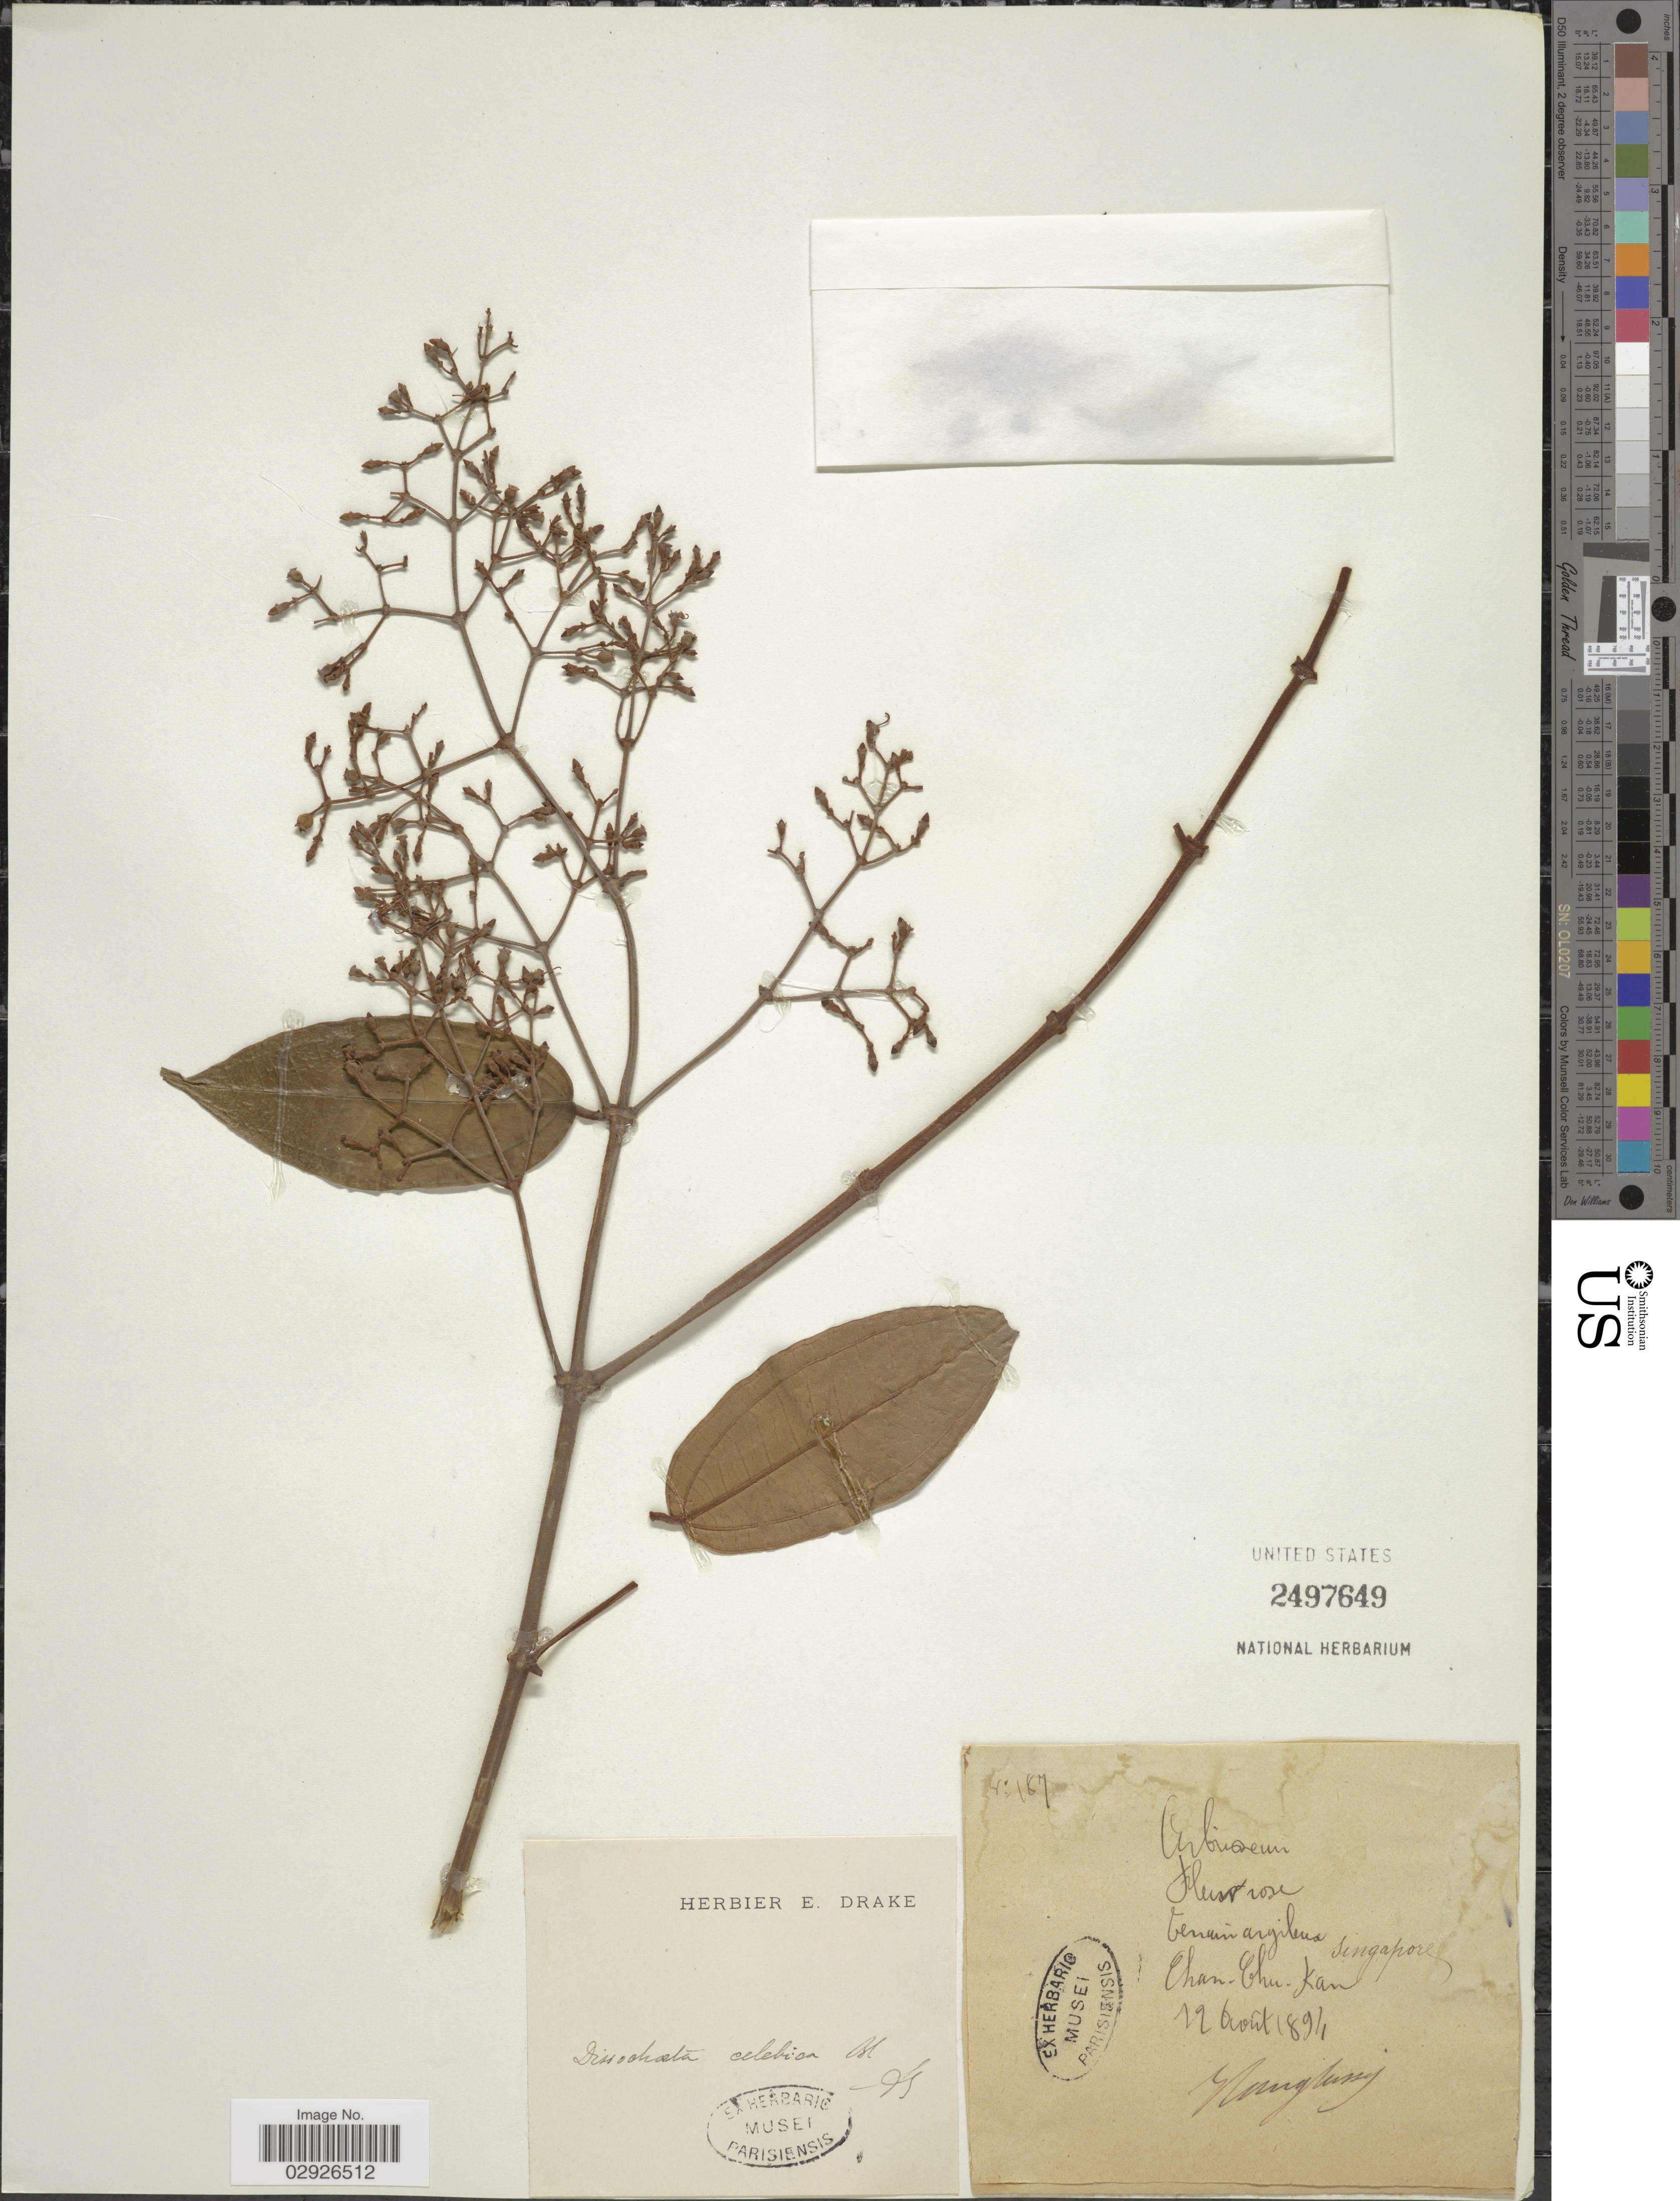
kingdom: Plantae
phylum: Tracheophyta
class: Magnoliopsida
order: Myrtales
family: Melastomataceae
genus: Dissochaeta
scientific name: Dissochaeta celebica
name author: Blume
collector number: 187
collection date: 1894-08-12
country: Singapore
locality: Chan-Chu-Kan.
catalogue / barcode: US 2497649